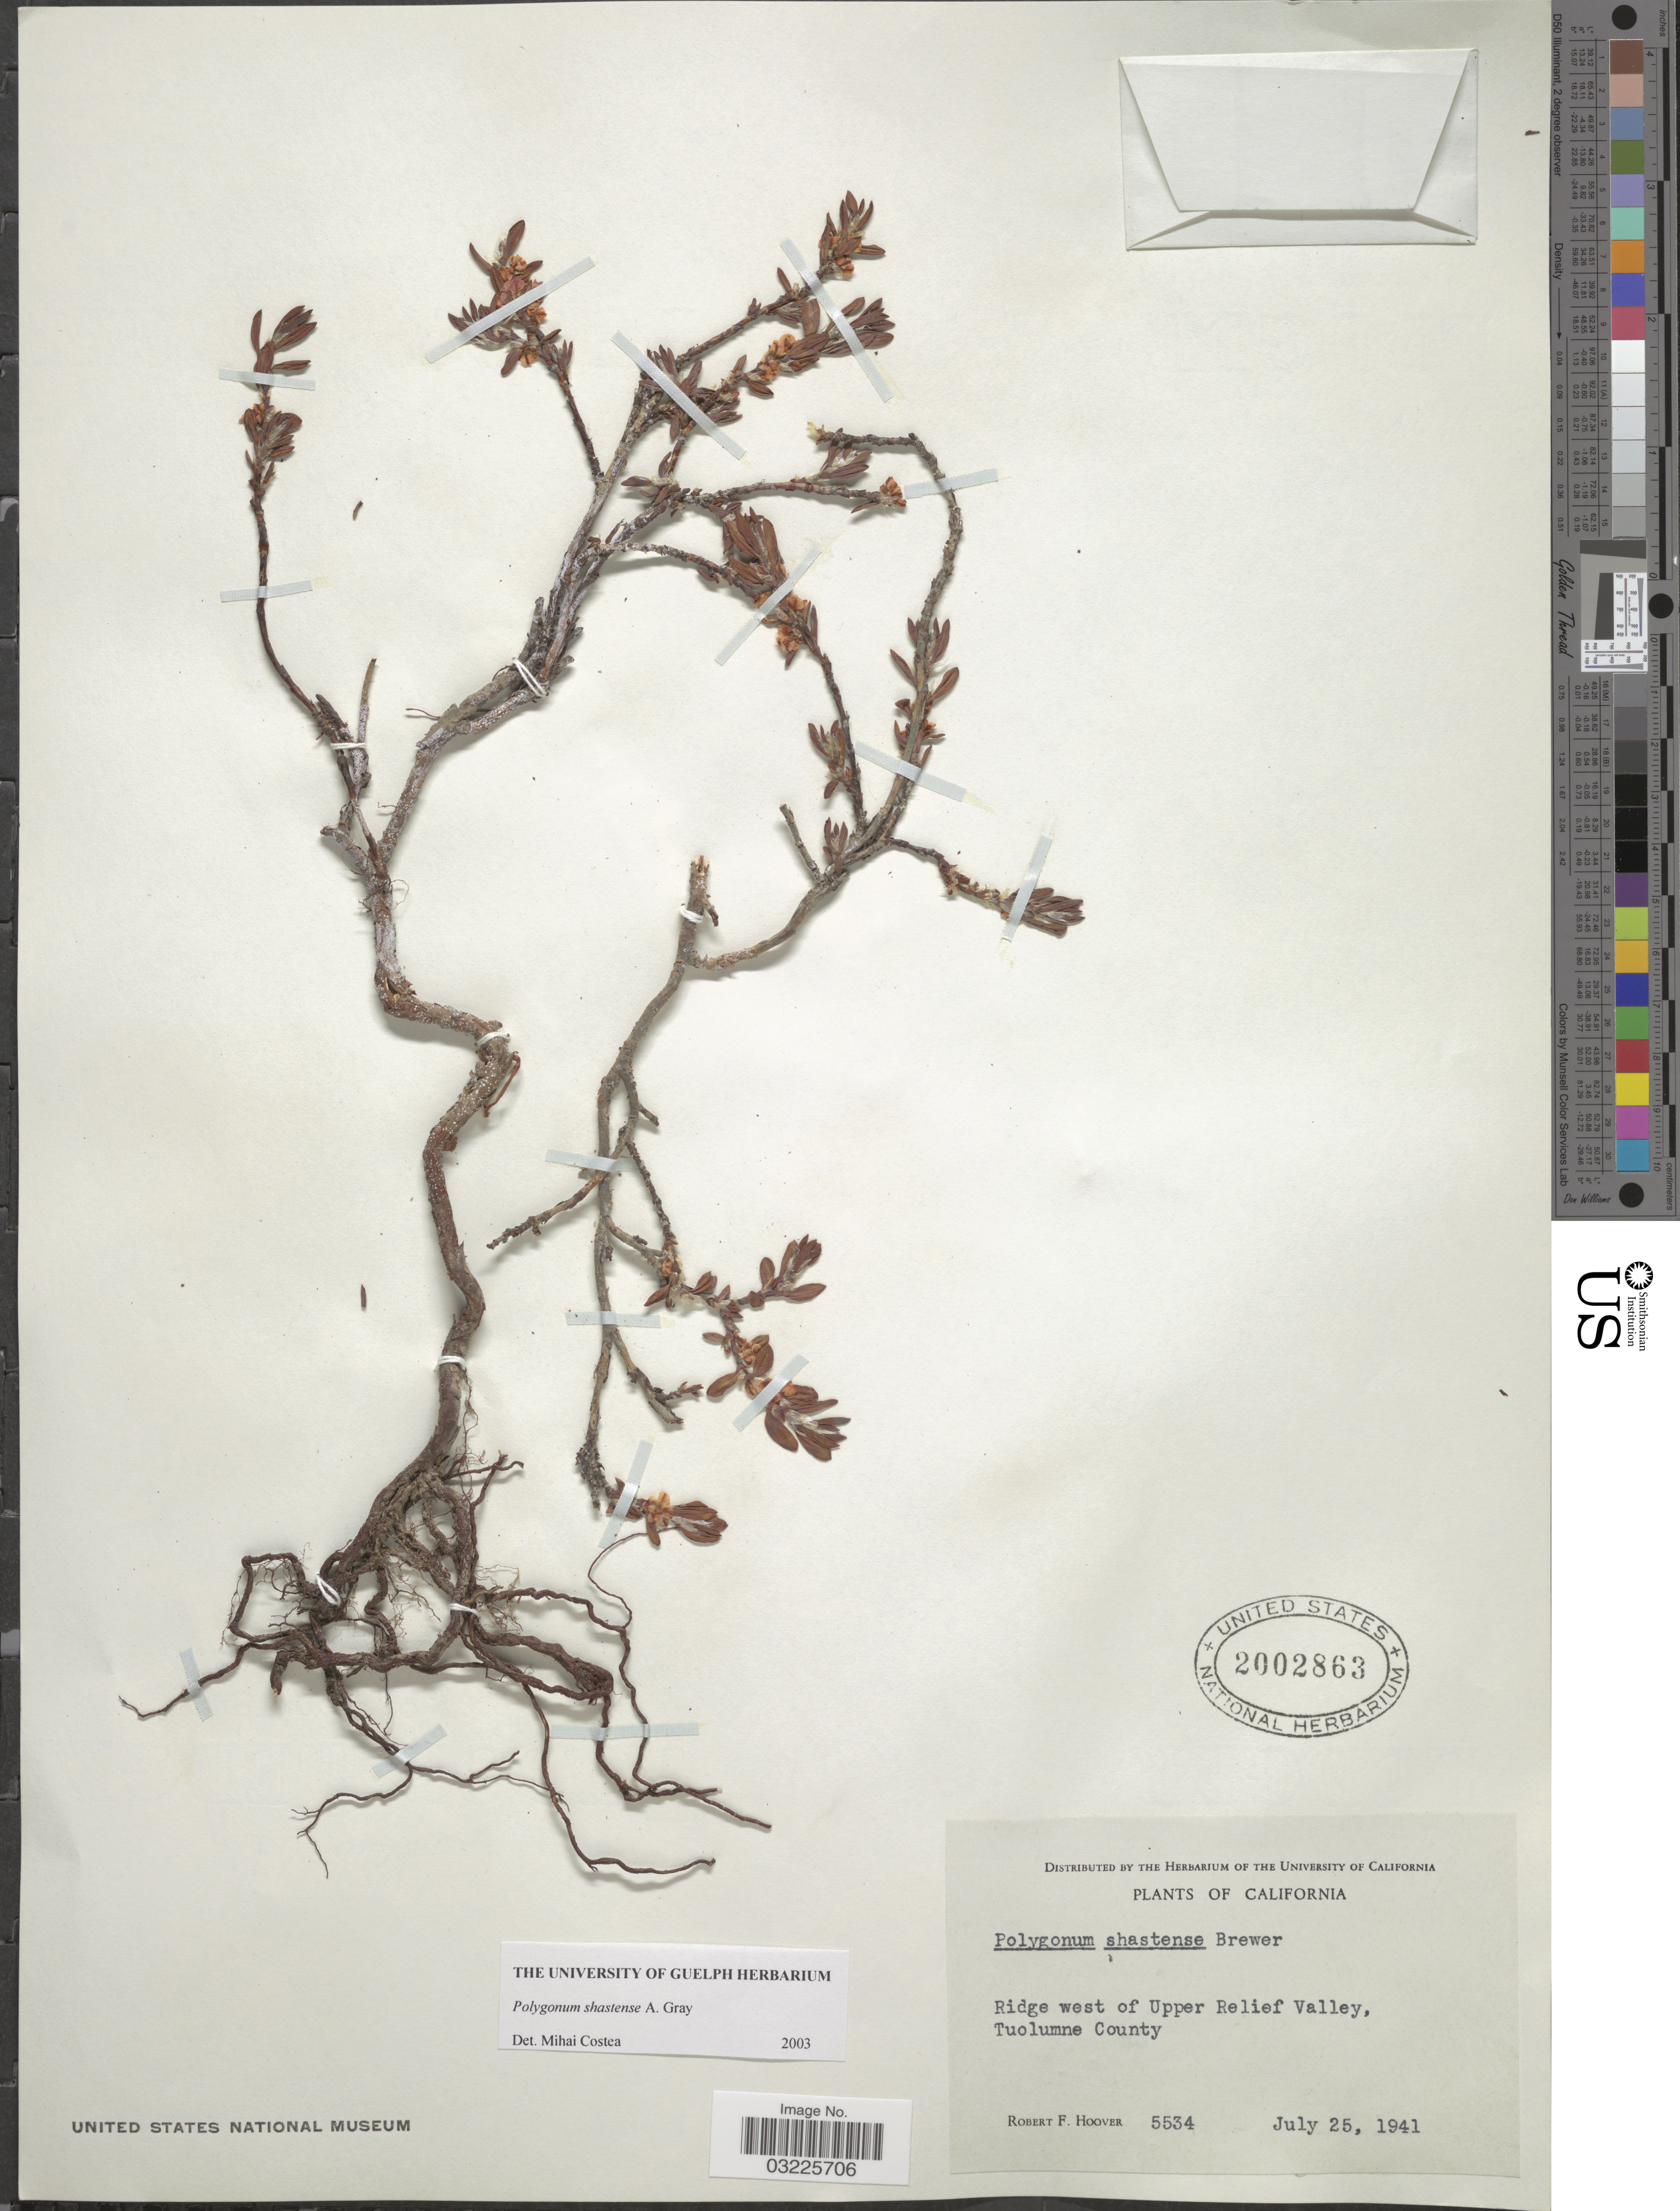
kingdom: Plantae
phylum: Tracheophyta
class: Magnoliopsida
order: Caryophyllales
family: Polygonaceae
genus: Polygonum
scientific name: Polygonum shastense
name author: W.H. Brewer ex A. Gray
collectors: R. F. Hoover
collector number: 5534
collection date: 1941-07-25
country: United States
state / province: California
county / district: Tuolumne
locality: Ridge west of Upper Relief Valley, Tuolumne County.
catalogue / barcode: US 2002863